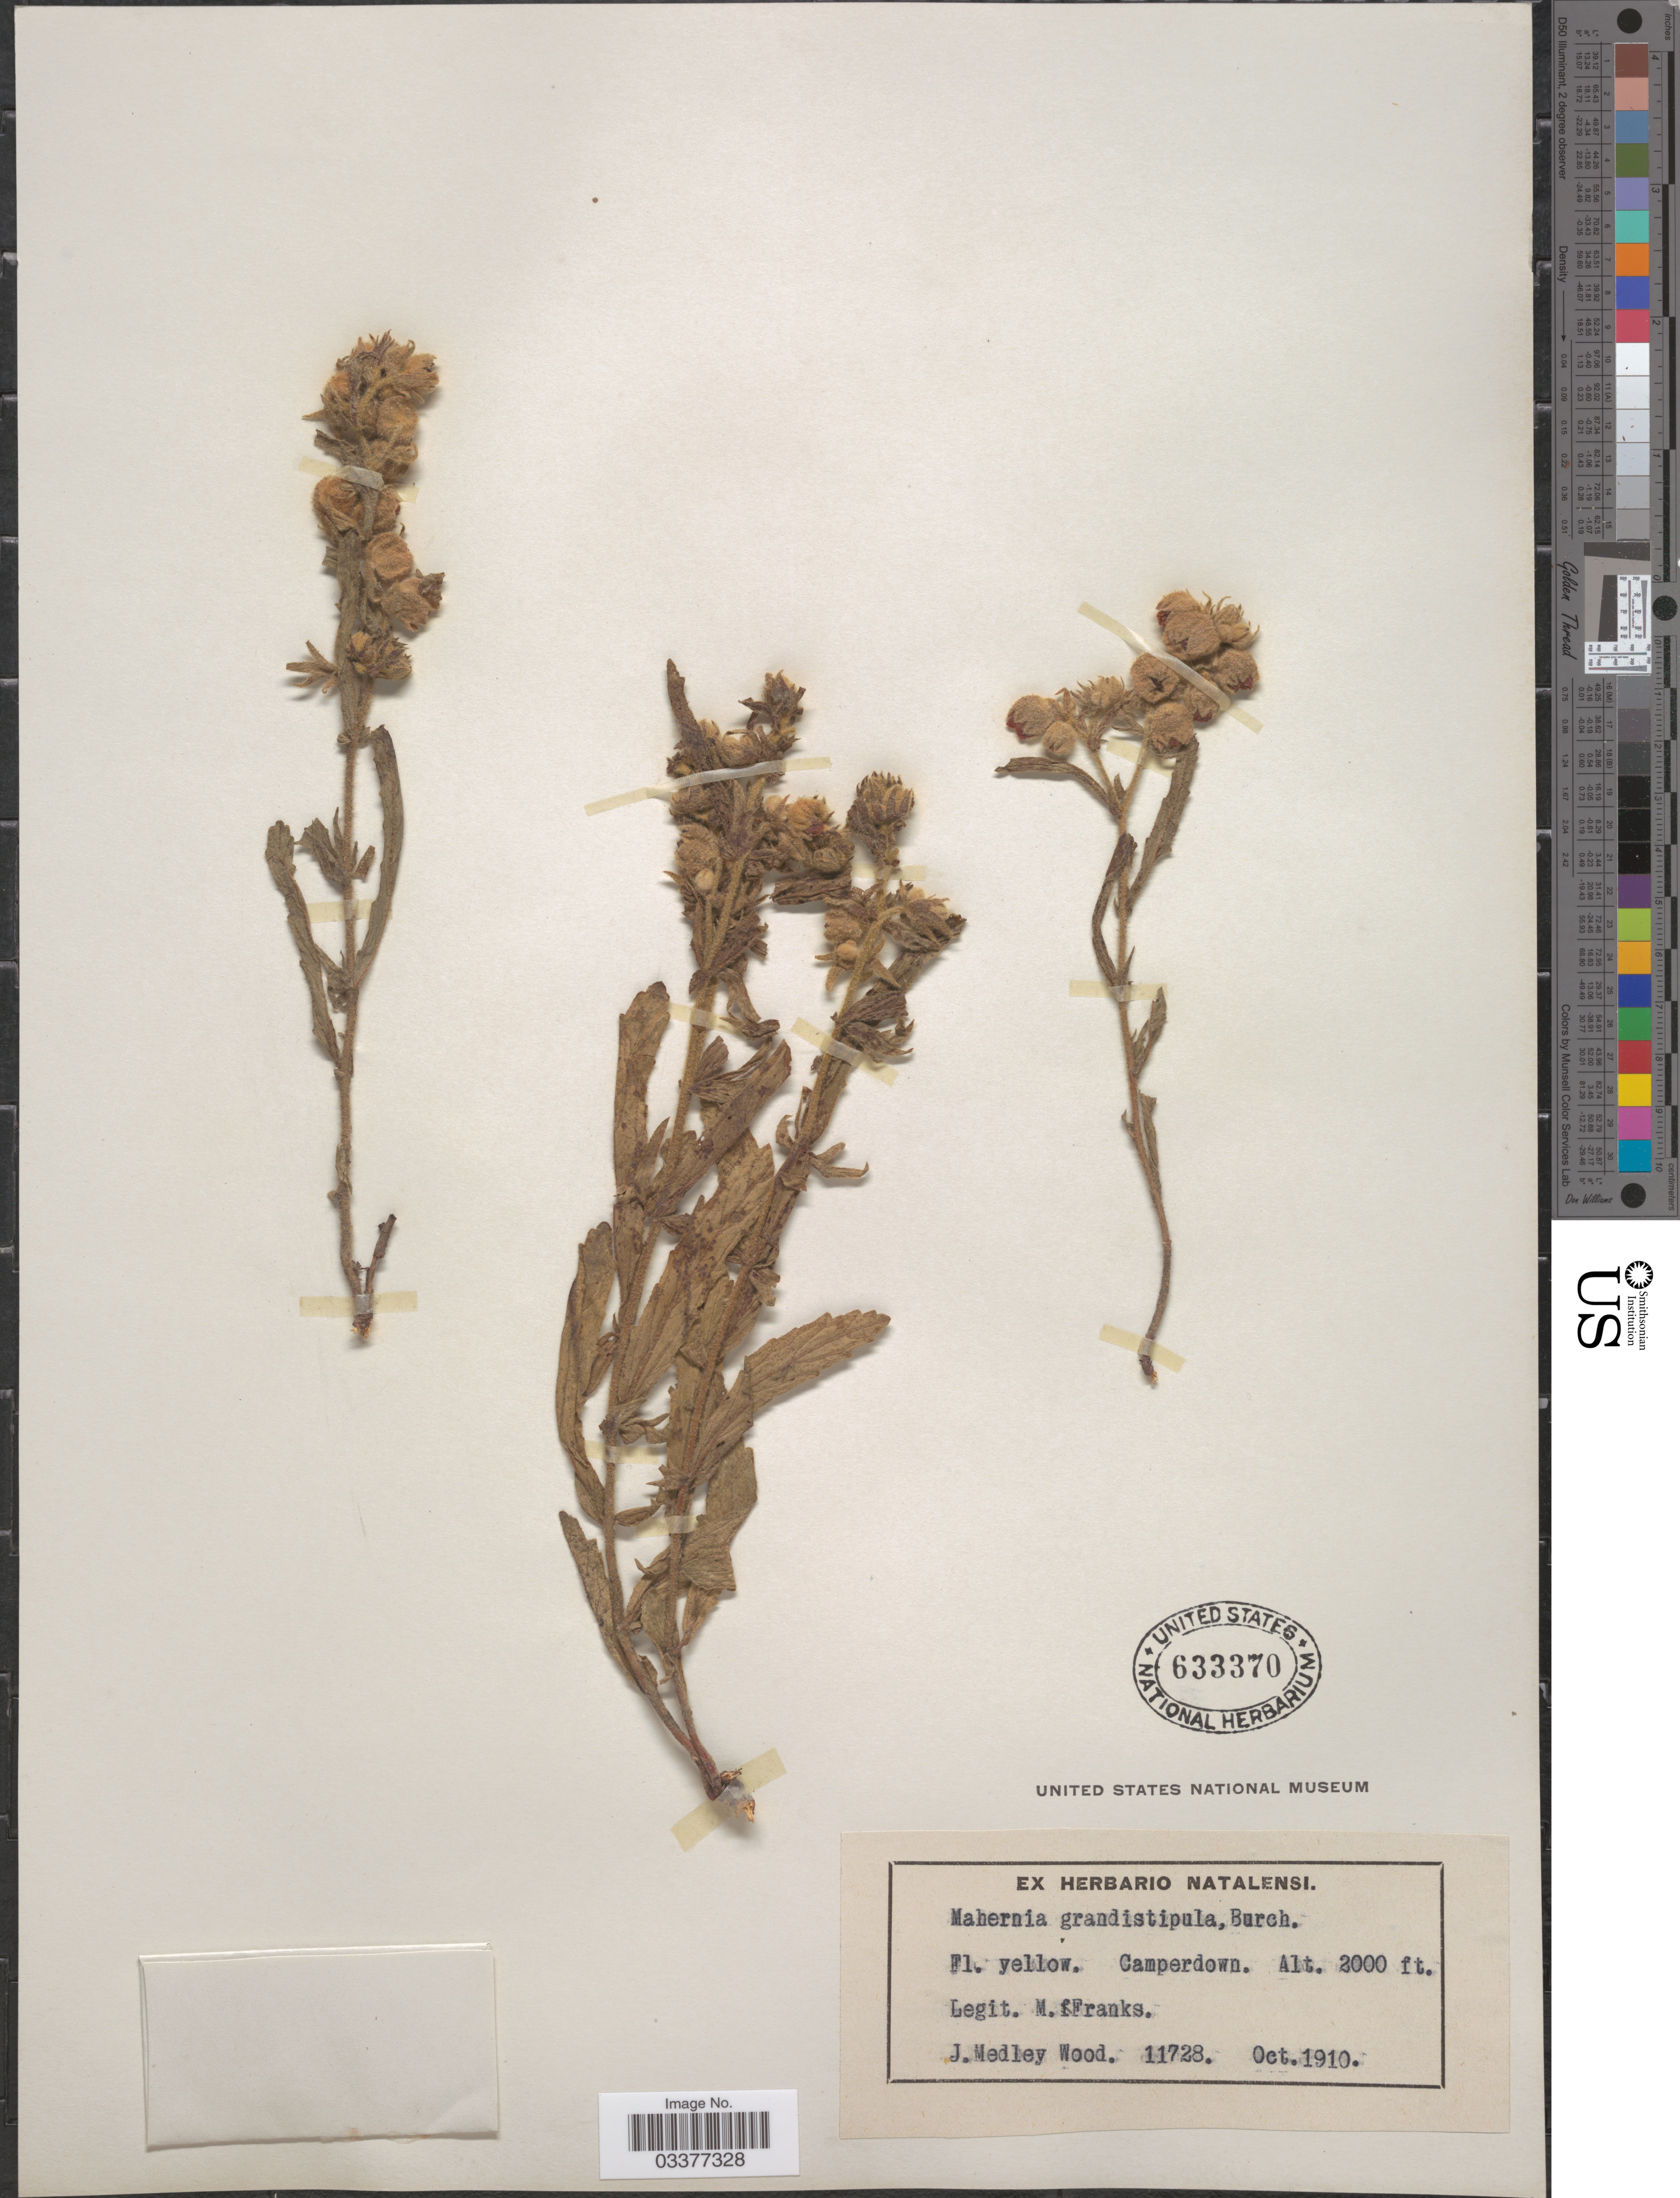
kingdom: Plantae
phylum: Tracheophyta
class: Magnoliopsida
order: Malvales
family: Malvaceae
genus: Hermannia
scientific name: Hermannia grandistipula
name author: (Buching ex Harv.) K. Schum.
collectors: M. Franks & J. Medley Wood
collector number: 11728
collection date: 1910-10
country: South Africa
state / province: KwaZulu-Natal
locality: Camperdown.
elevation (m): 610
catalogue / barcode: US 633370